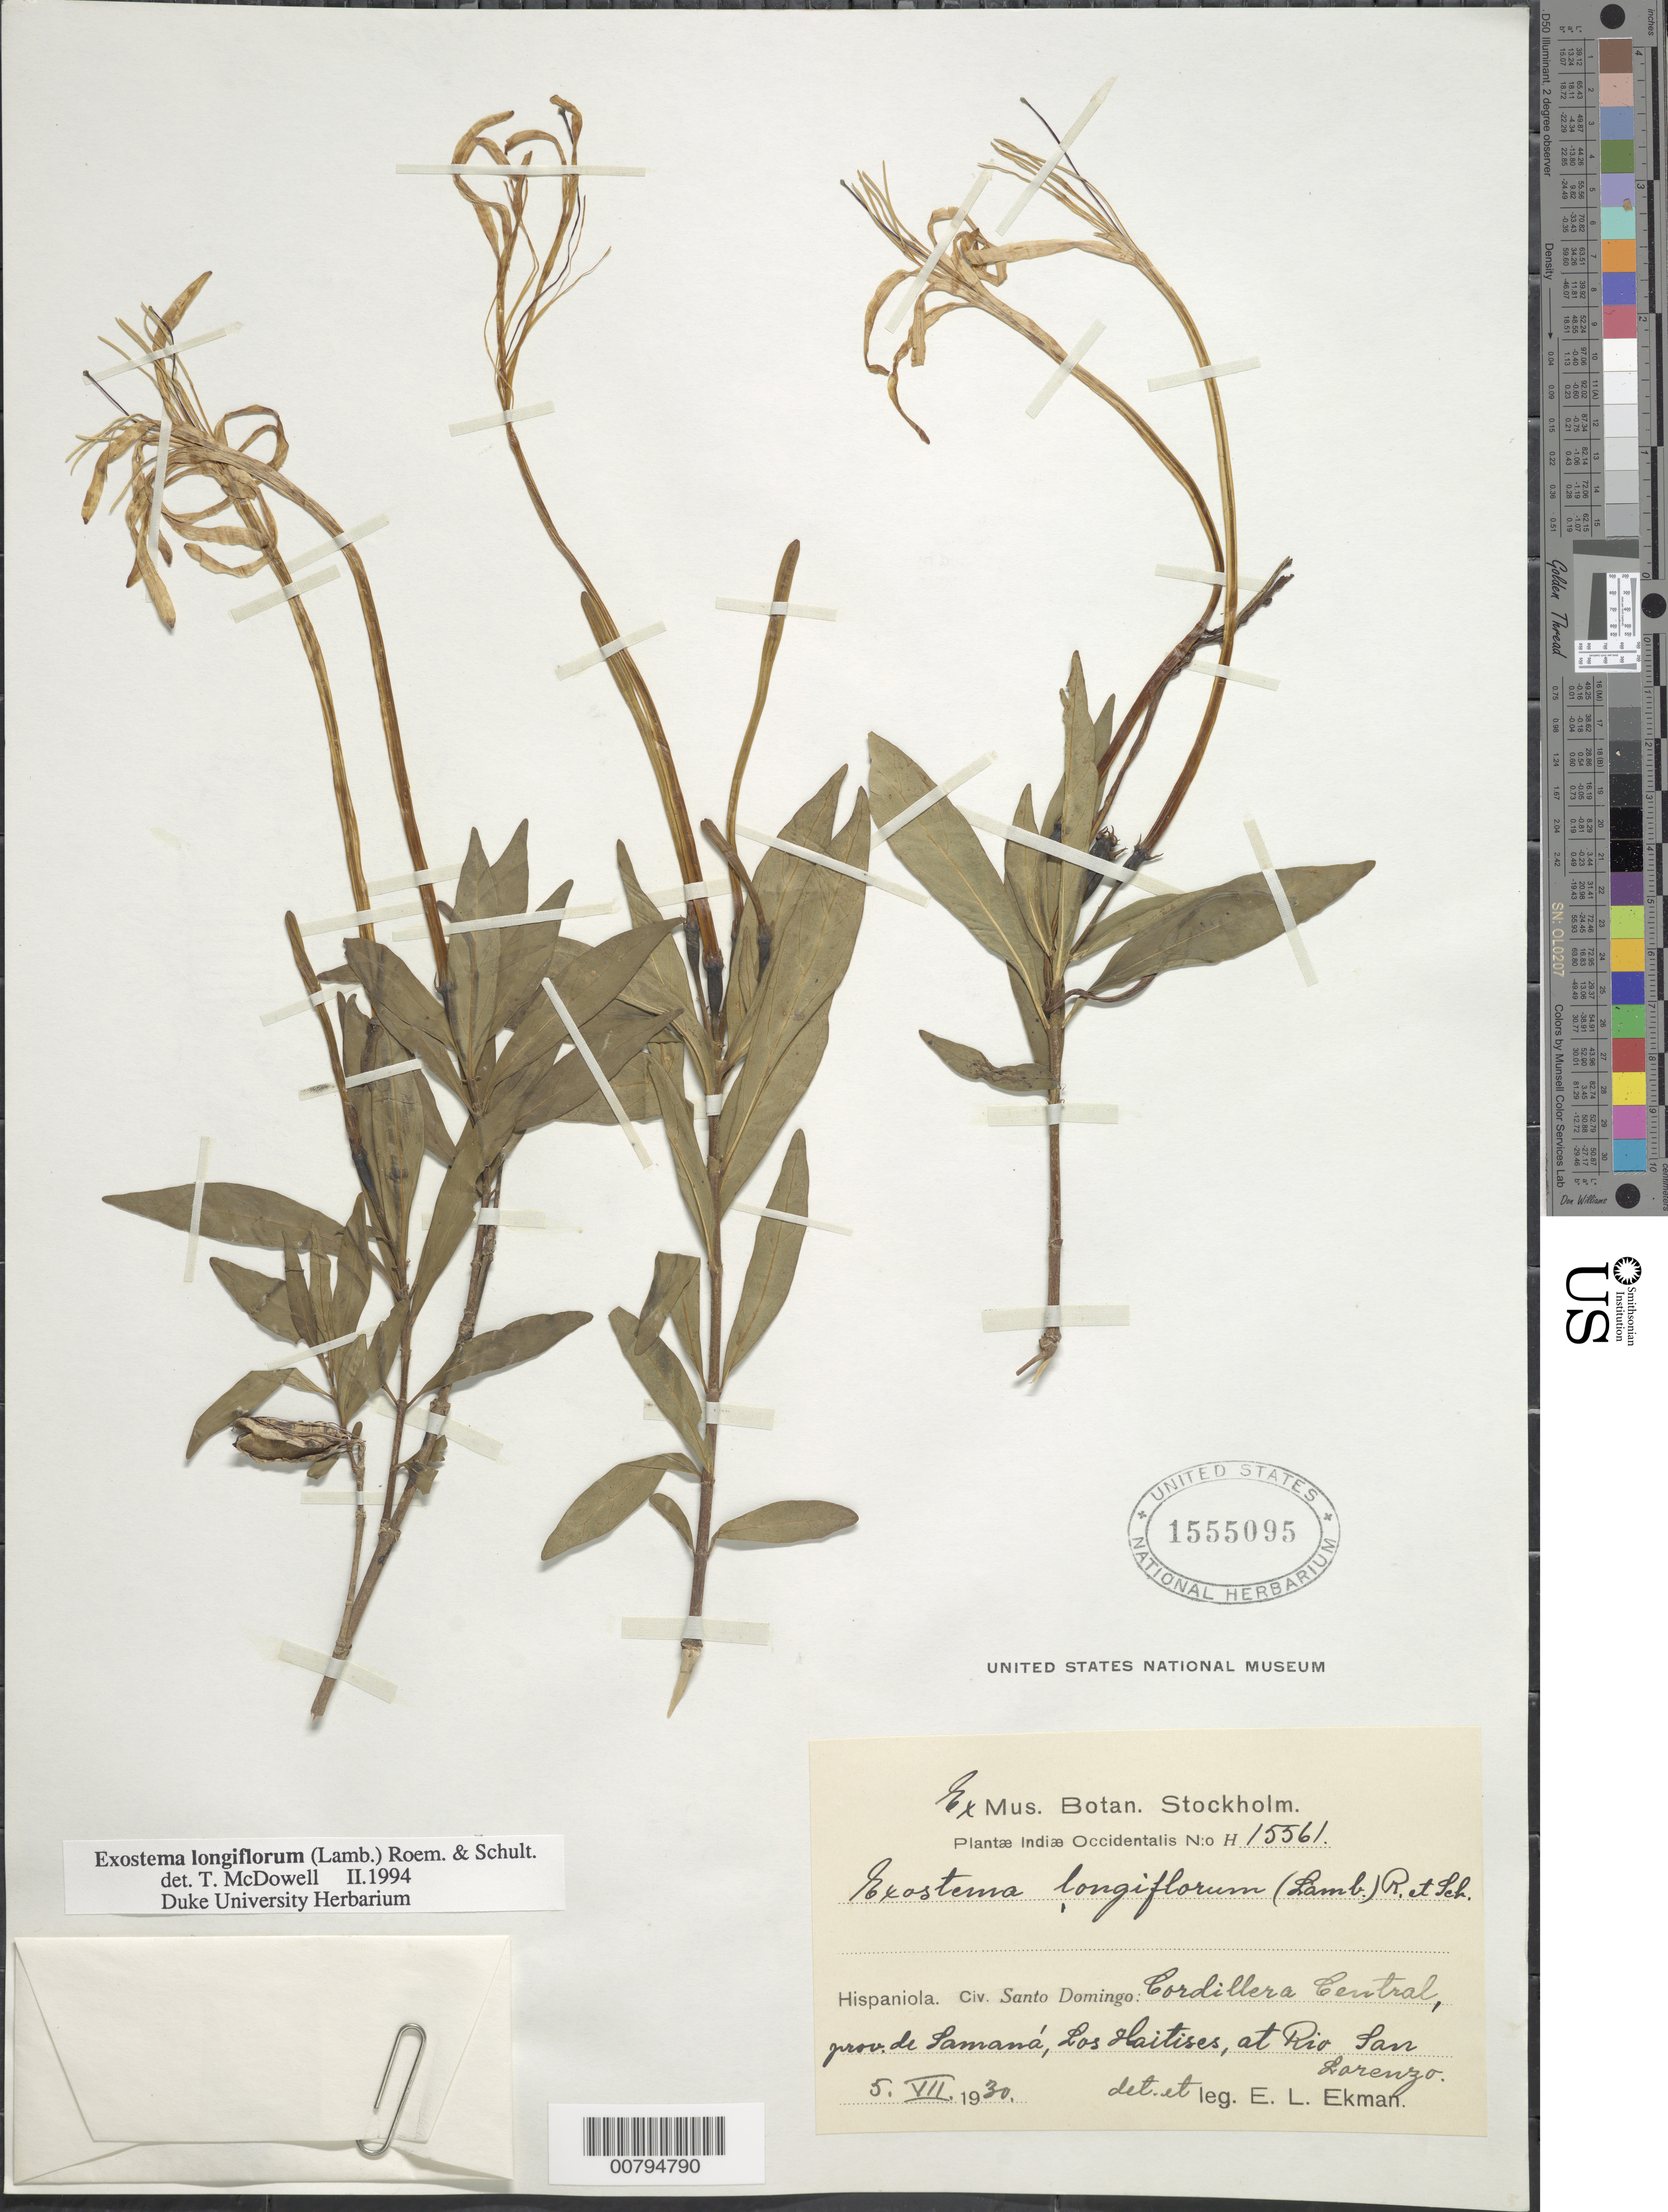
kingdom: Plantae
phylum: Tracheophyta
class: Magnoliopsida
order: Gentianales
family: Rubiaceae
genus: Exostema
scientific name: Exostema longiflorum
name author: (Lamb.) Roem. & Schult.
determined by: Ekman, E. L.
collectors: E. L. Ekman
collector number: H 15561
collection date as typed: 05 Jul 1930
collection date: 1930-07-05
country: Dominican Republic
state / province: Samaná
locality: Civ. Santo Domingo: Cordillera Central. Los Haitises, at Rio San Sarenzo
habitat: Near river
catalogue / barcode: US 1555095